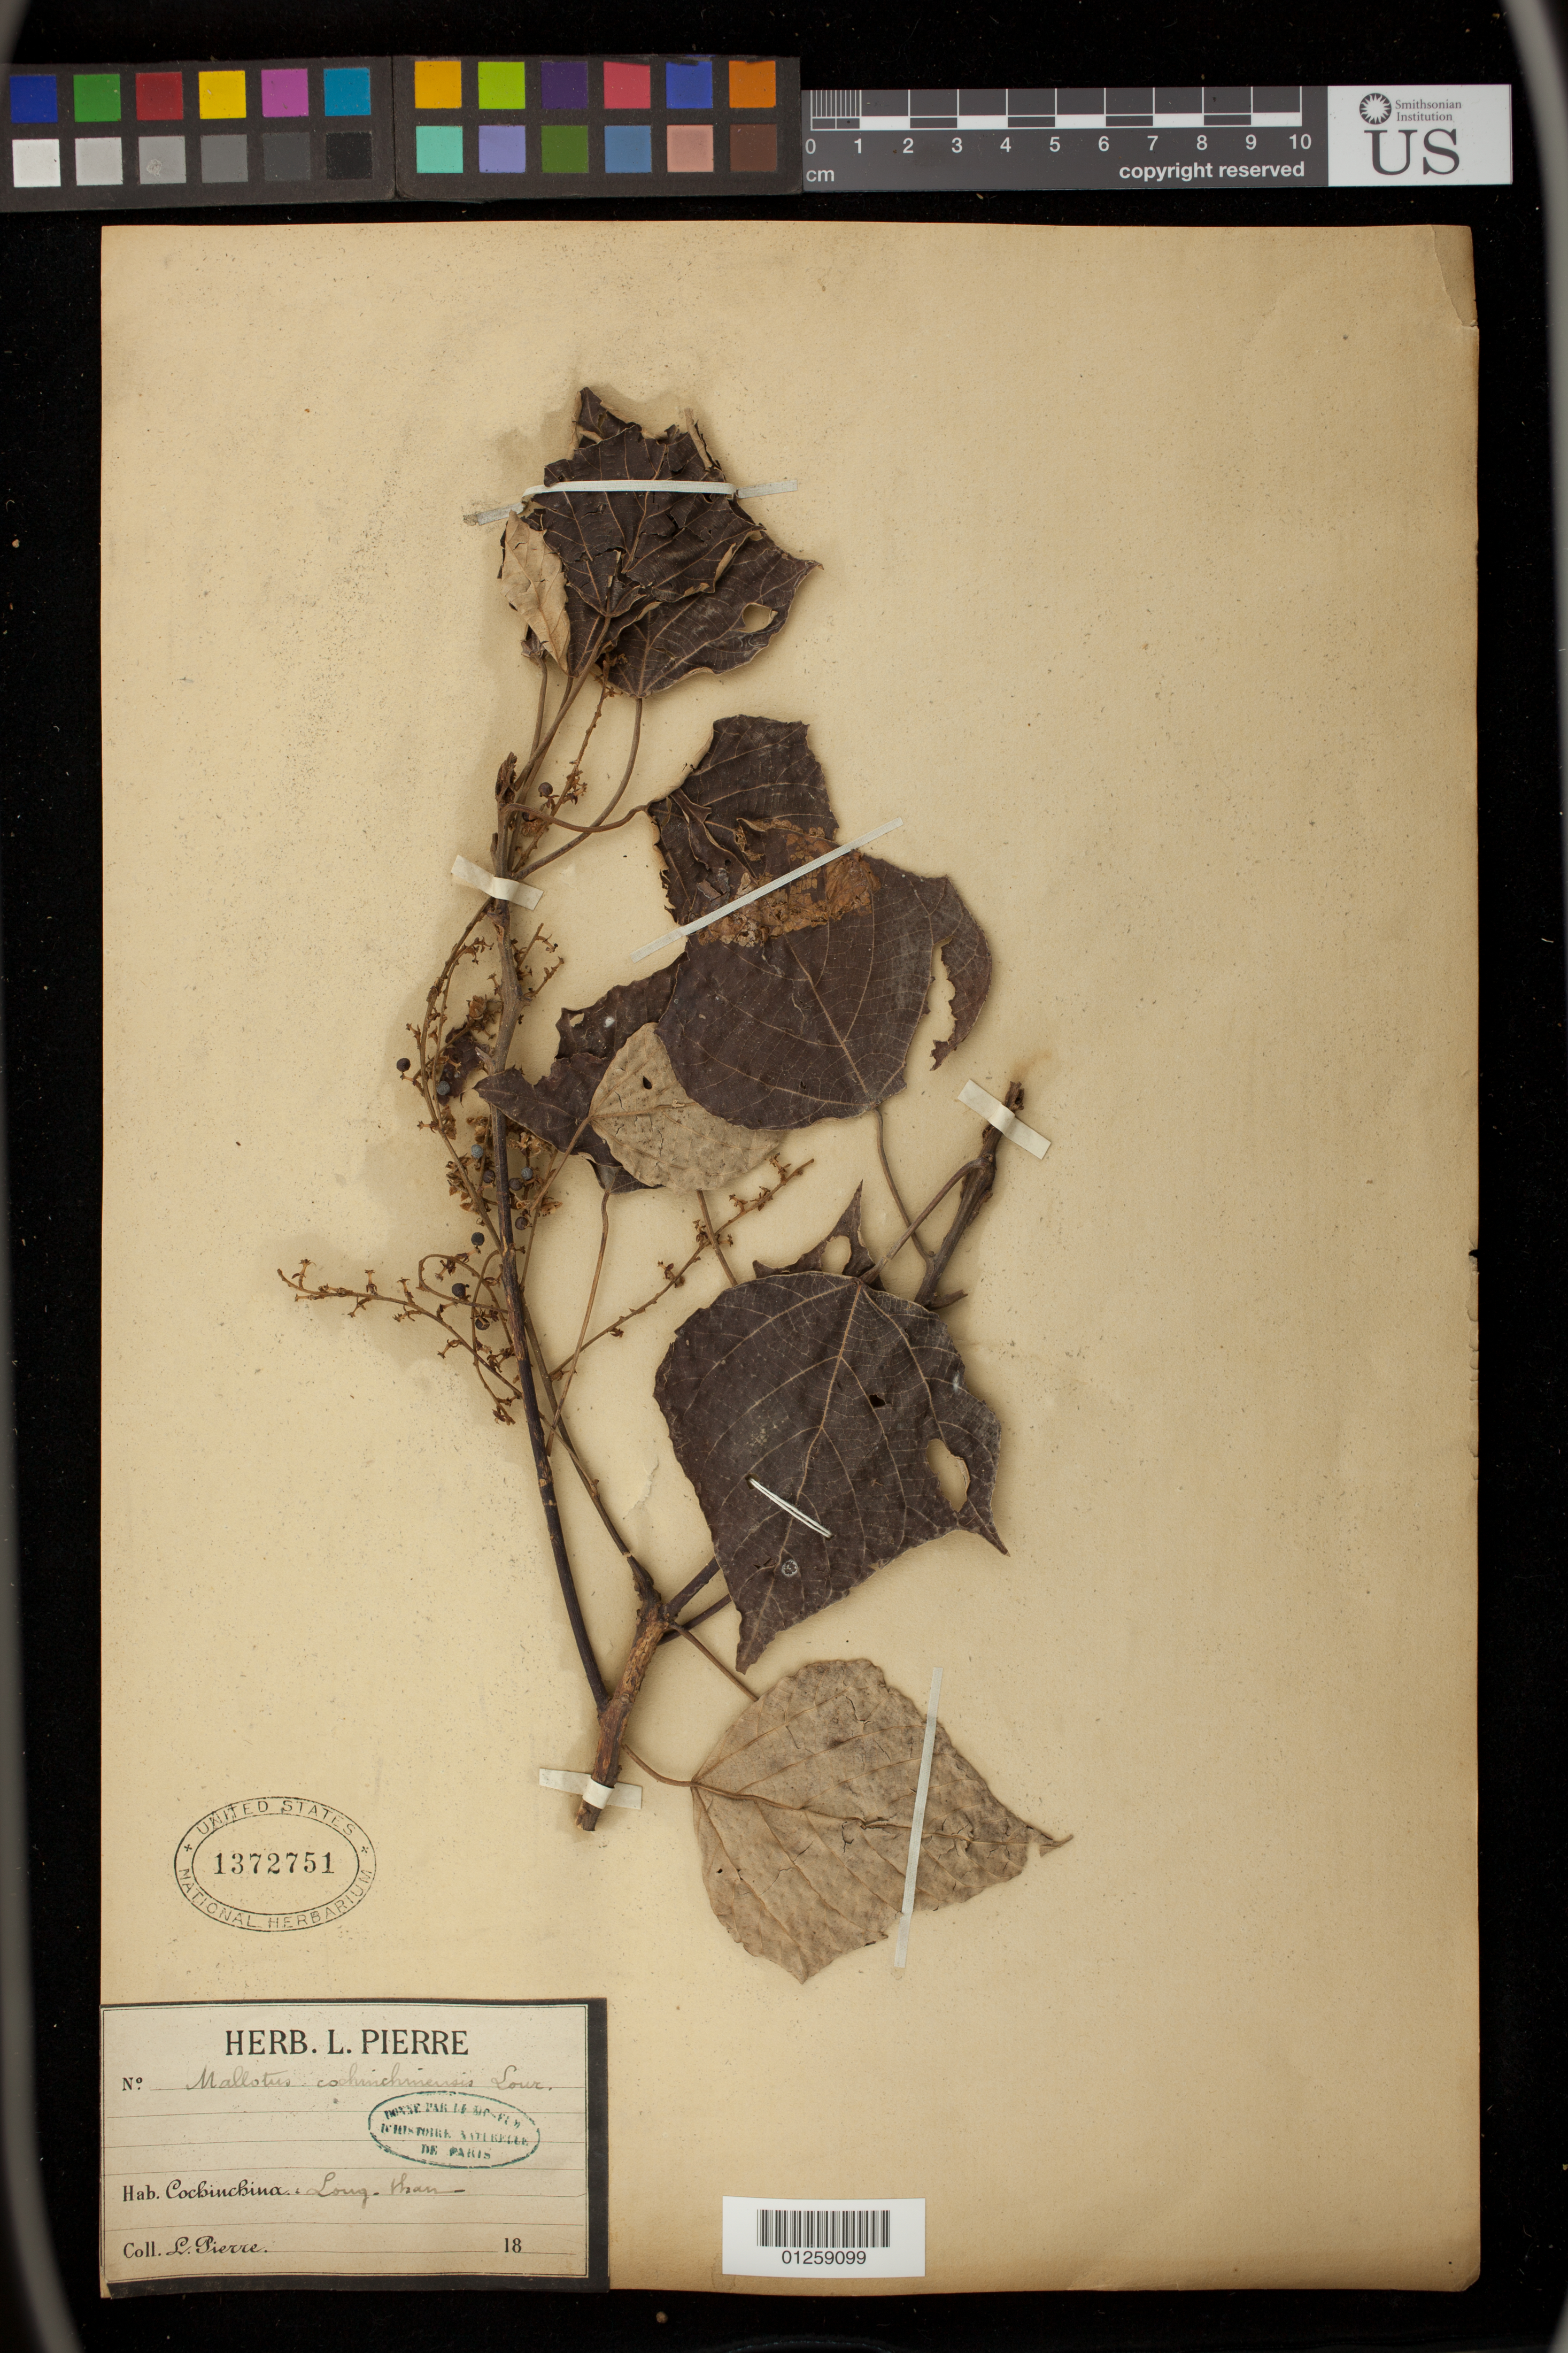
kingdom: Plantae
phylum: Tracheophyta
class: Magnoliopsida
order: Malpighiales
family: Euphorbiaceae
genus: Mallotus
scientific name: Mallotus paniculatus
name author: (Lam.) Müll. Arg.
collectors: L. Pierre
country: Vietnam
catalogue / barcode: US 1372751